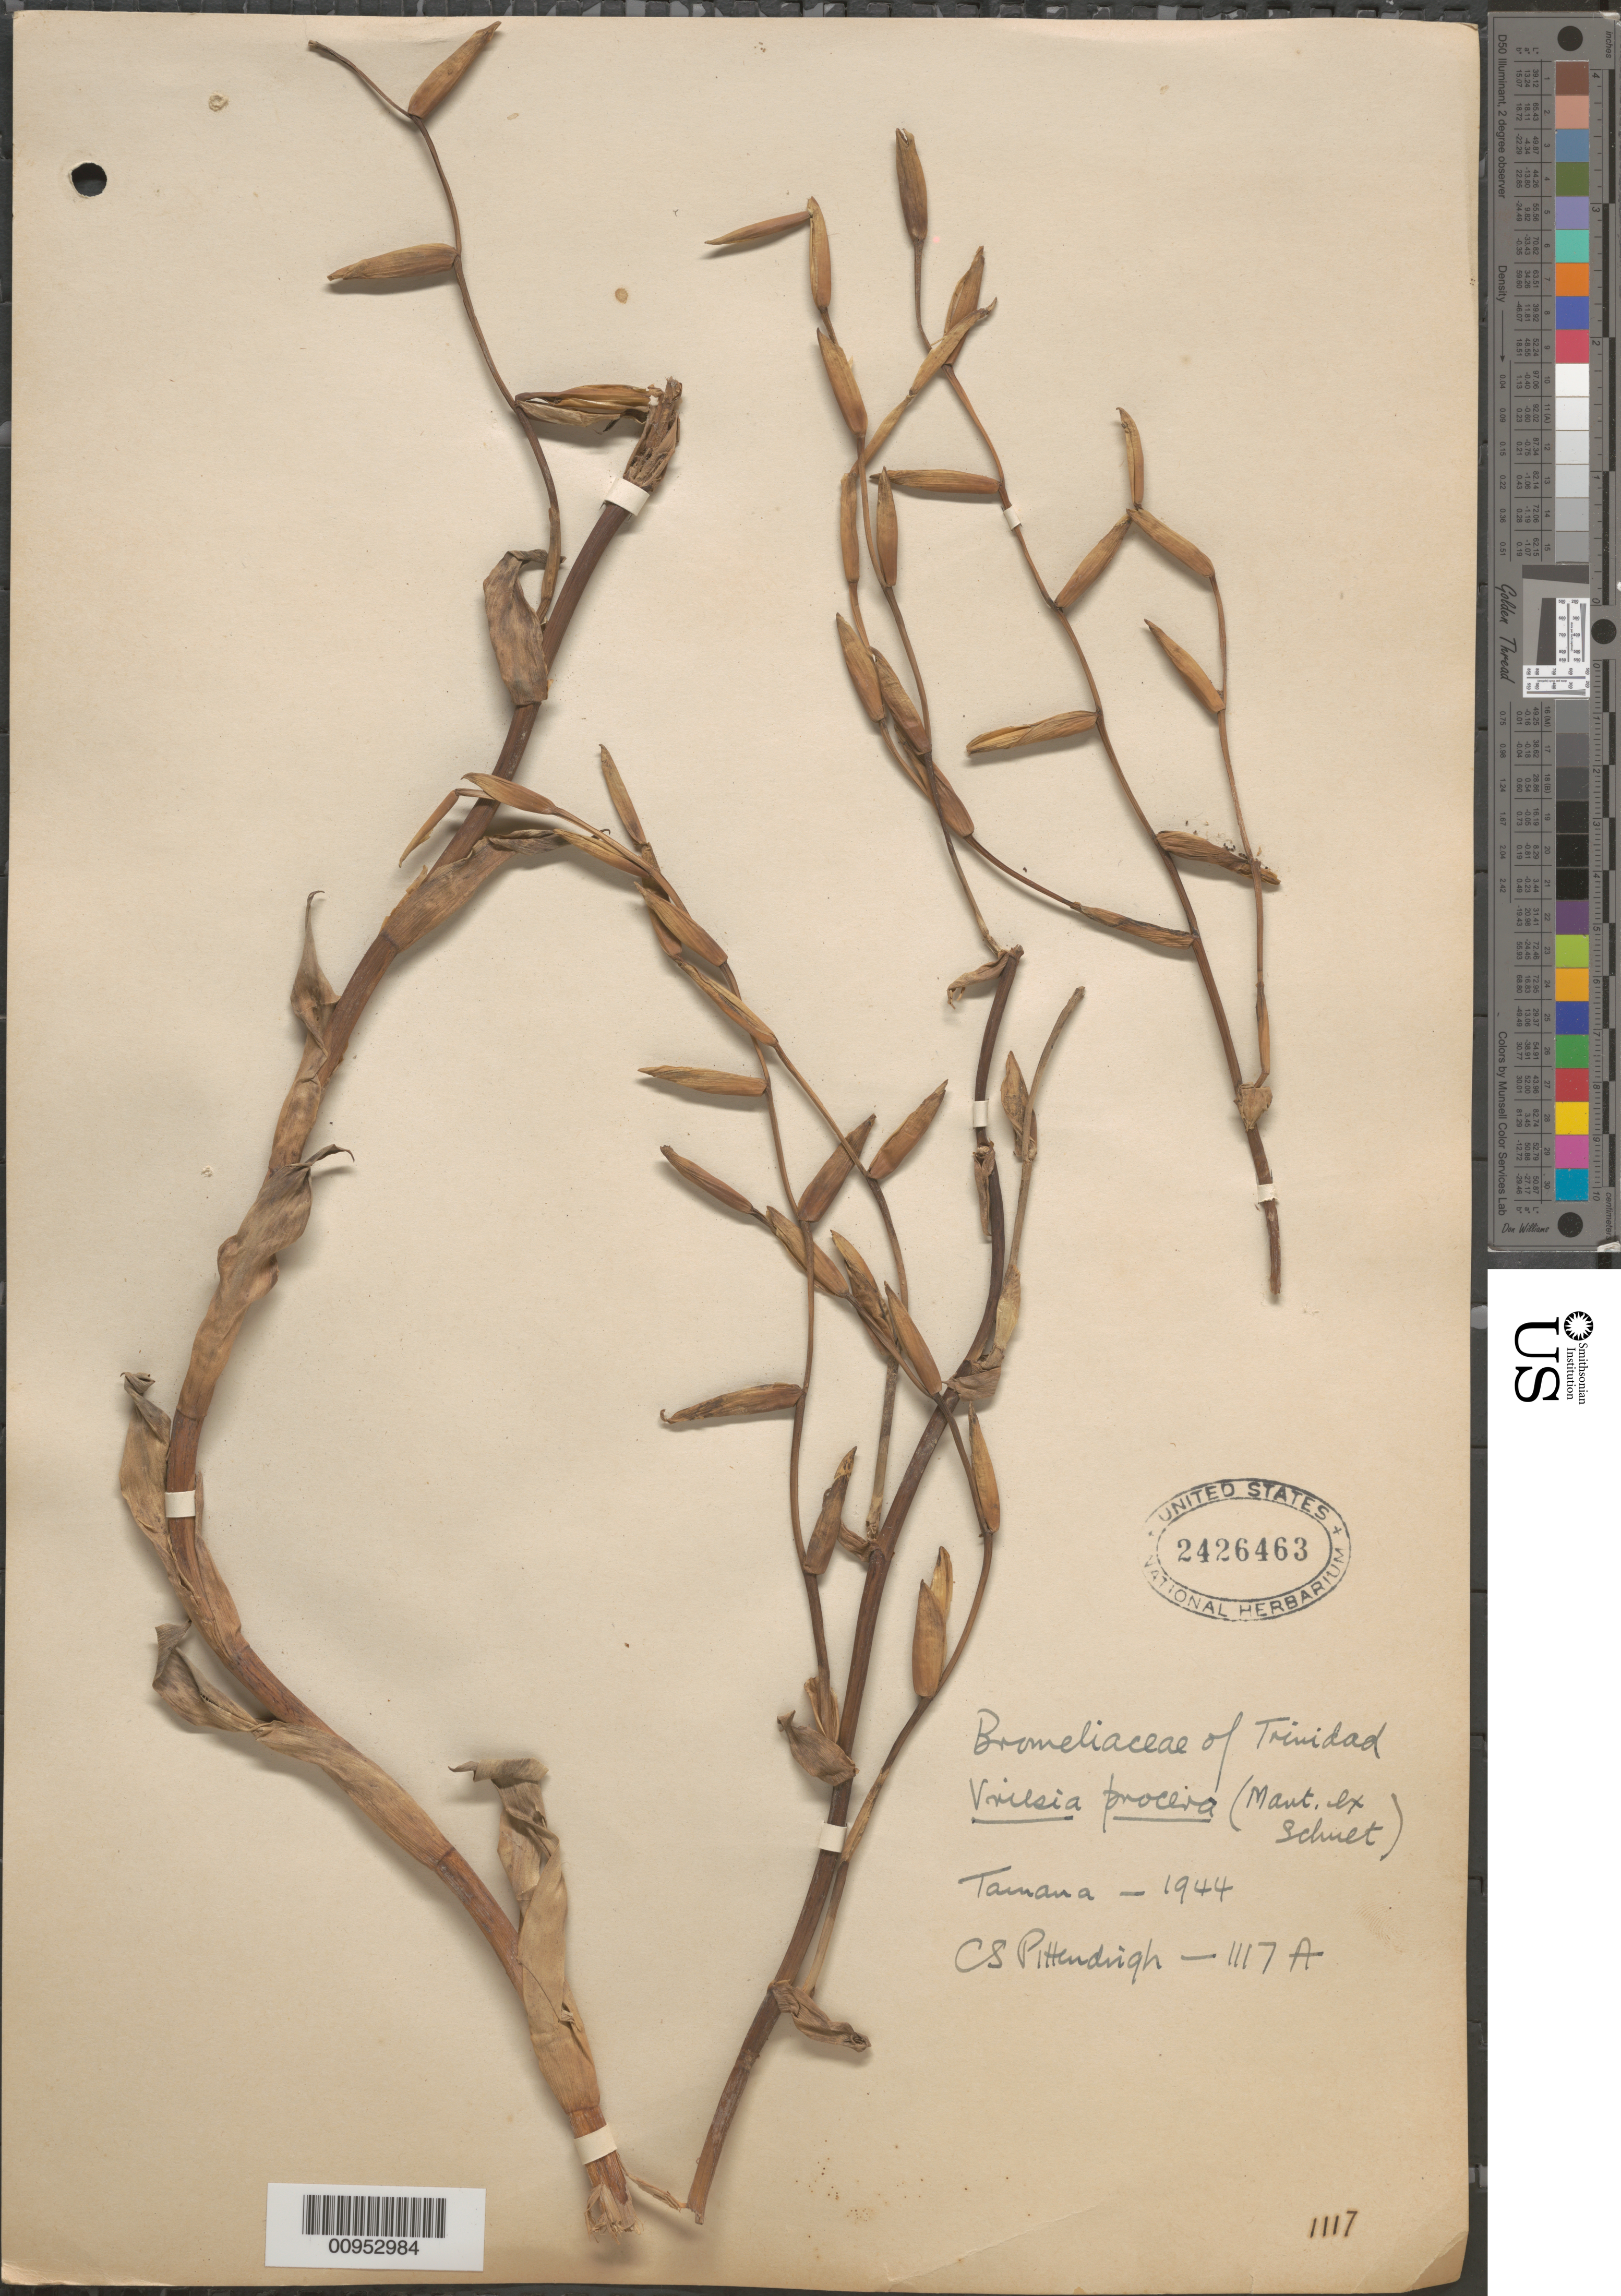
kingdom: Plantae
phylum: Tracheophyta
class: Liliopsida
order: Poales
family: Bromeliaceae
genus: Vriesea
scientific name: Vriesea procera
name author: (Mart. ex Schult. & Schult. f.) Wittm.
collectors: C. S. Pittendrigh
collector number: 1117A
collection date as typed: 1944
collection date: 1944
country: Trinidad and Tobago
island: Trinidad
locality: Tamana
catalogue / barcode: US 2426463